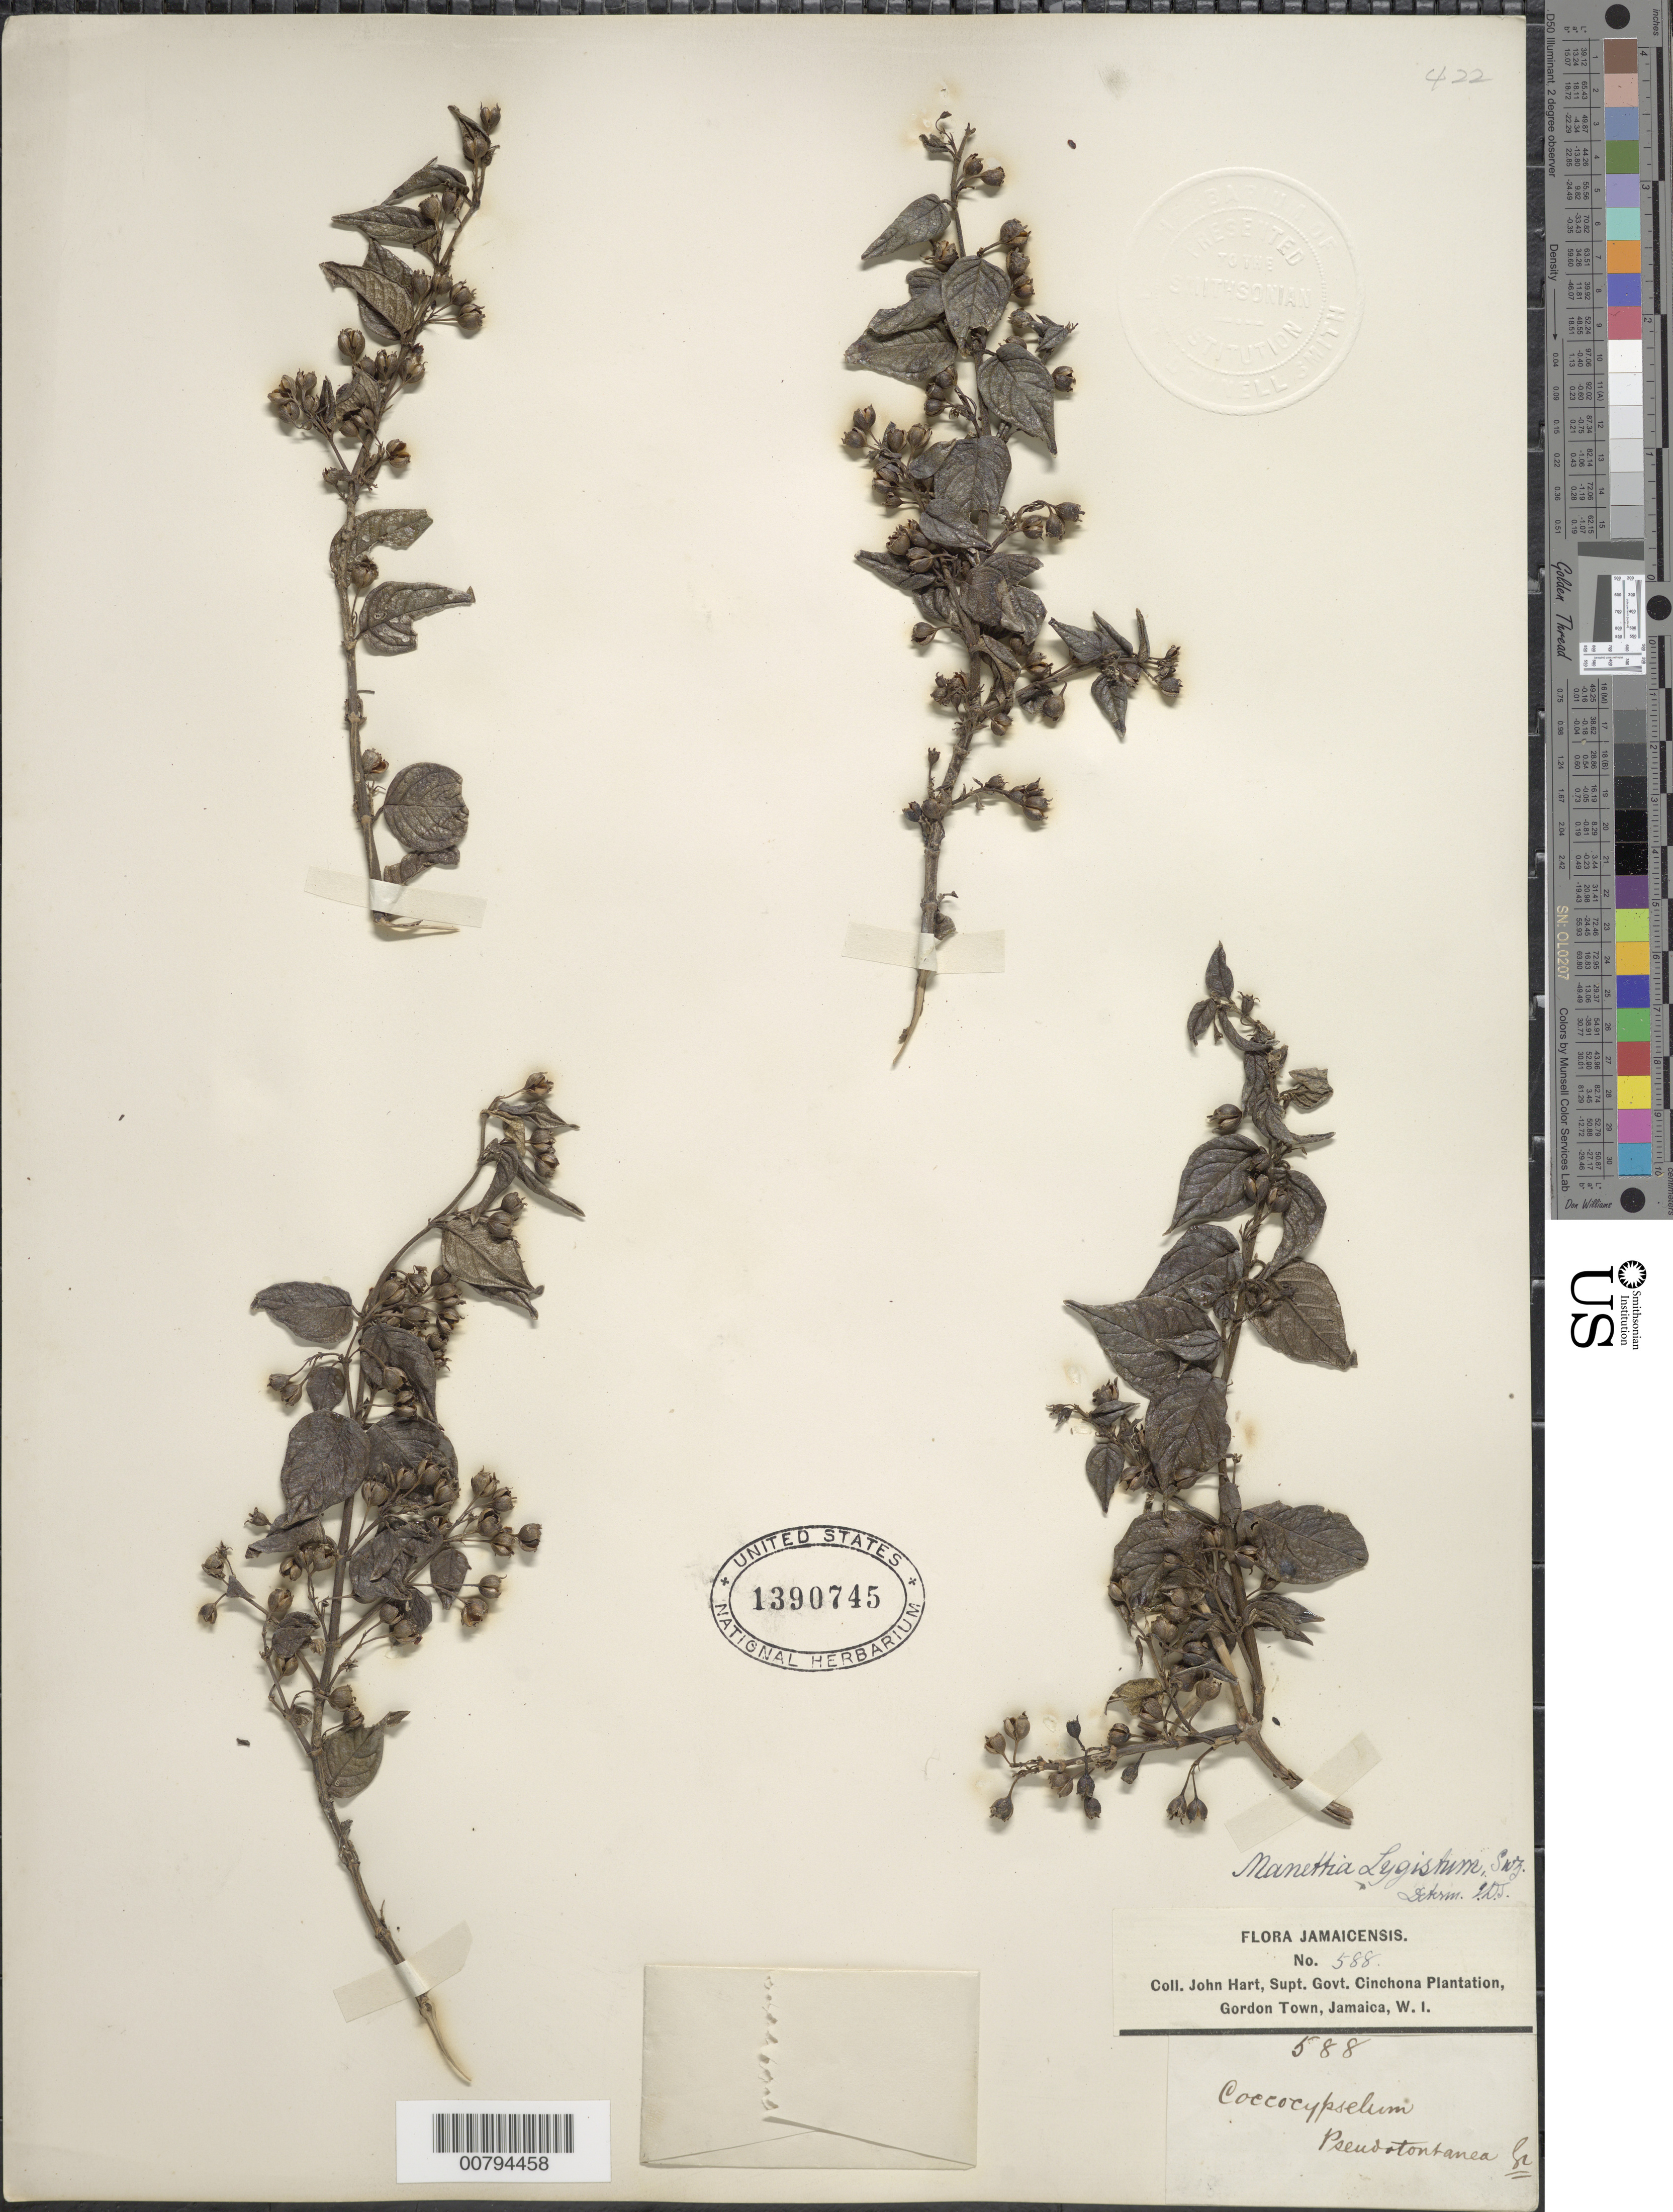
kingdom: Plantae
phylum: Tracheophyta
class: Magnoliopsida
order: Gentianales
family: Rubiaceae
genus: Manettia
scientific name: Manettia lygistum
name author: (L.) Sw.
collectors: J. Hart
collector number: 588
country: Jamaica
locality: Gordon Town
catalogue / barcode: US 1390745